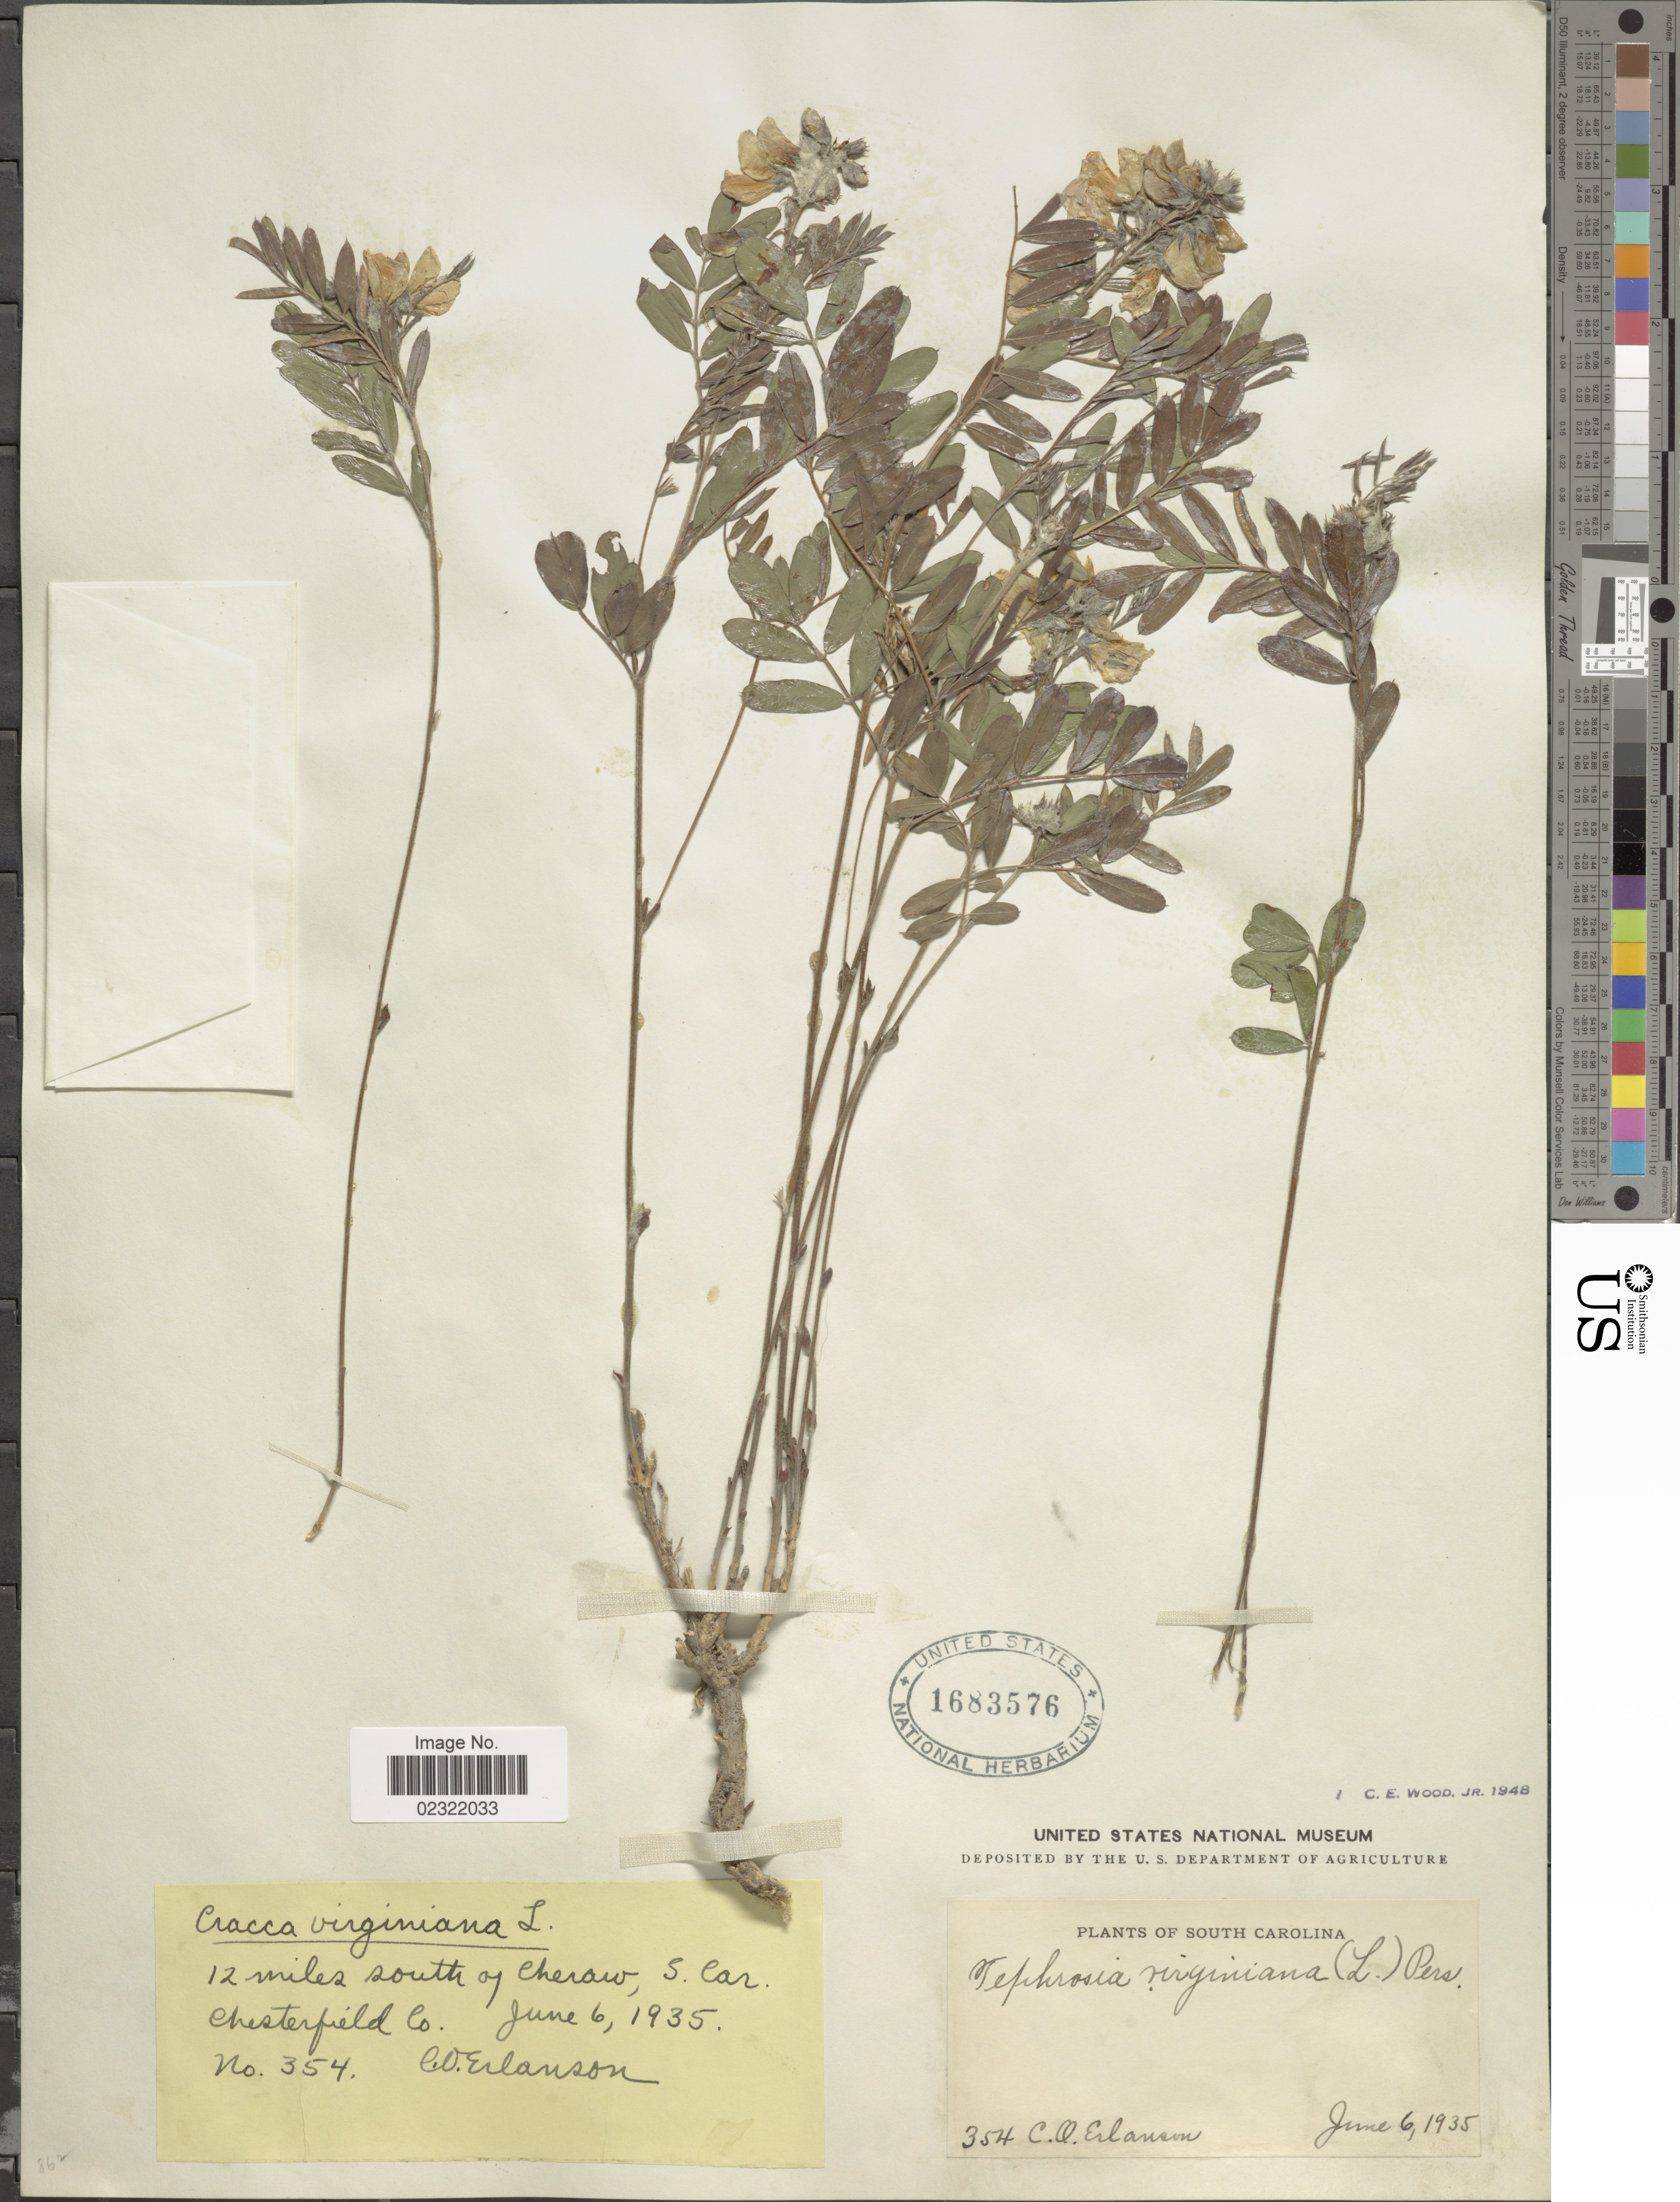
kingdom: Plantae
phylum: Tracheophyta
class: Magnoliopsida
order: Fabales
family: Fabaceae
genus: Tephrosia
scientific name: Tephrosia virginiana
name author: (L.) Pers.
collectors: C. O. Erlanson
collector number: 354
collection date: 1935-06-06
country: United States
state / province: South Carolina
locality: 12 miles south of Cheraw, Chesterfield Co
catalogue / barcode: US 1683576